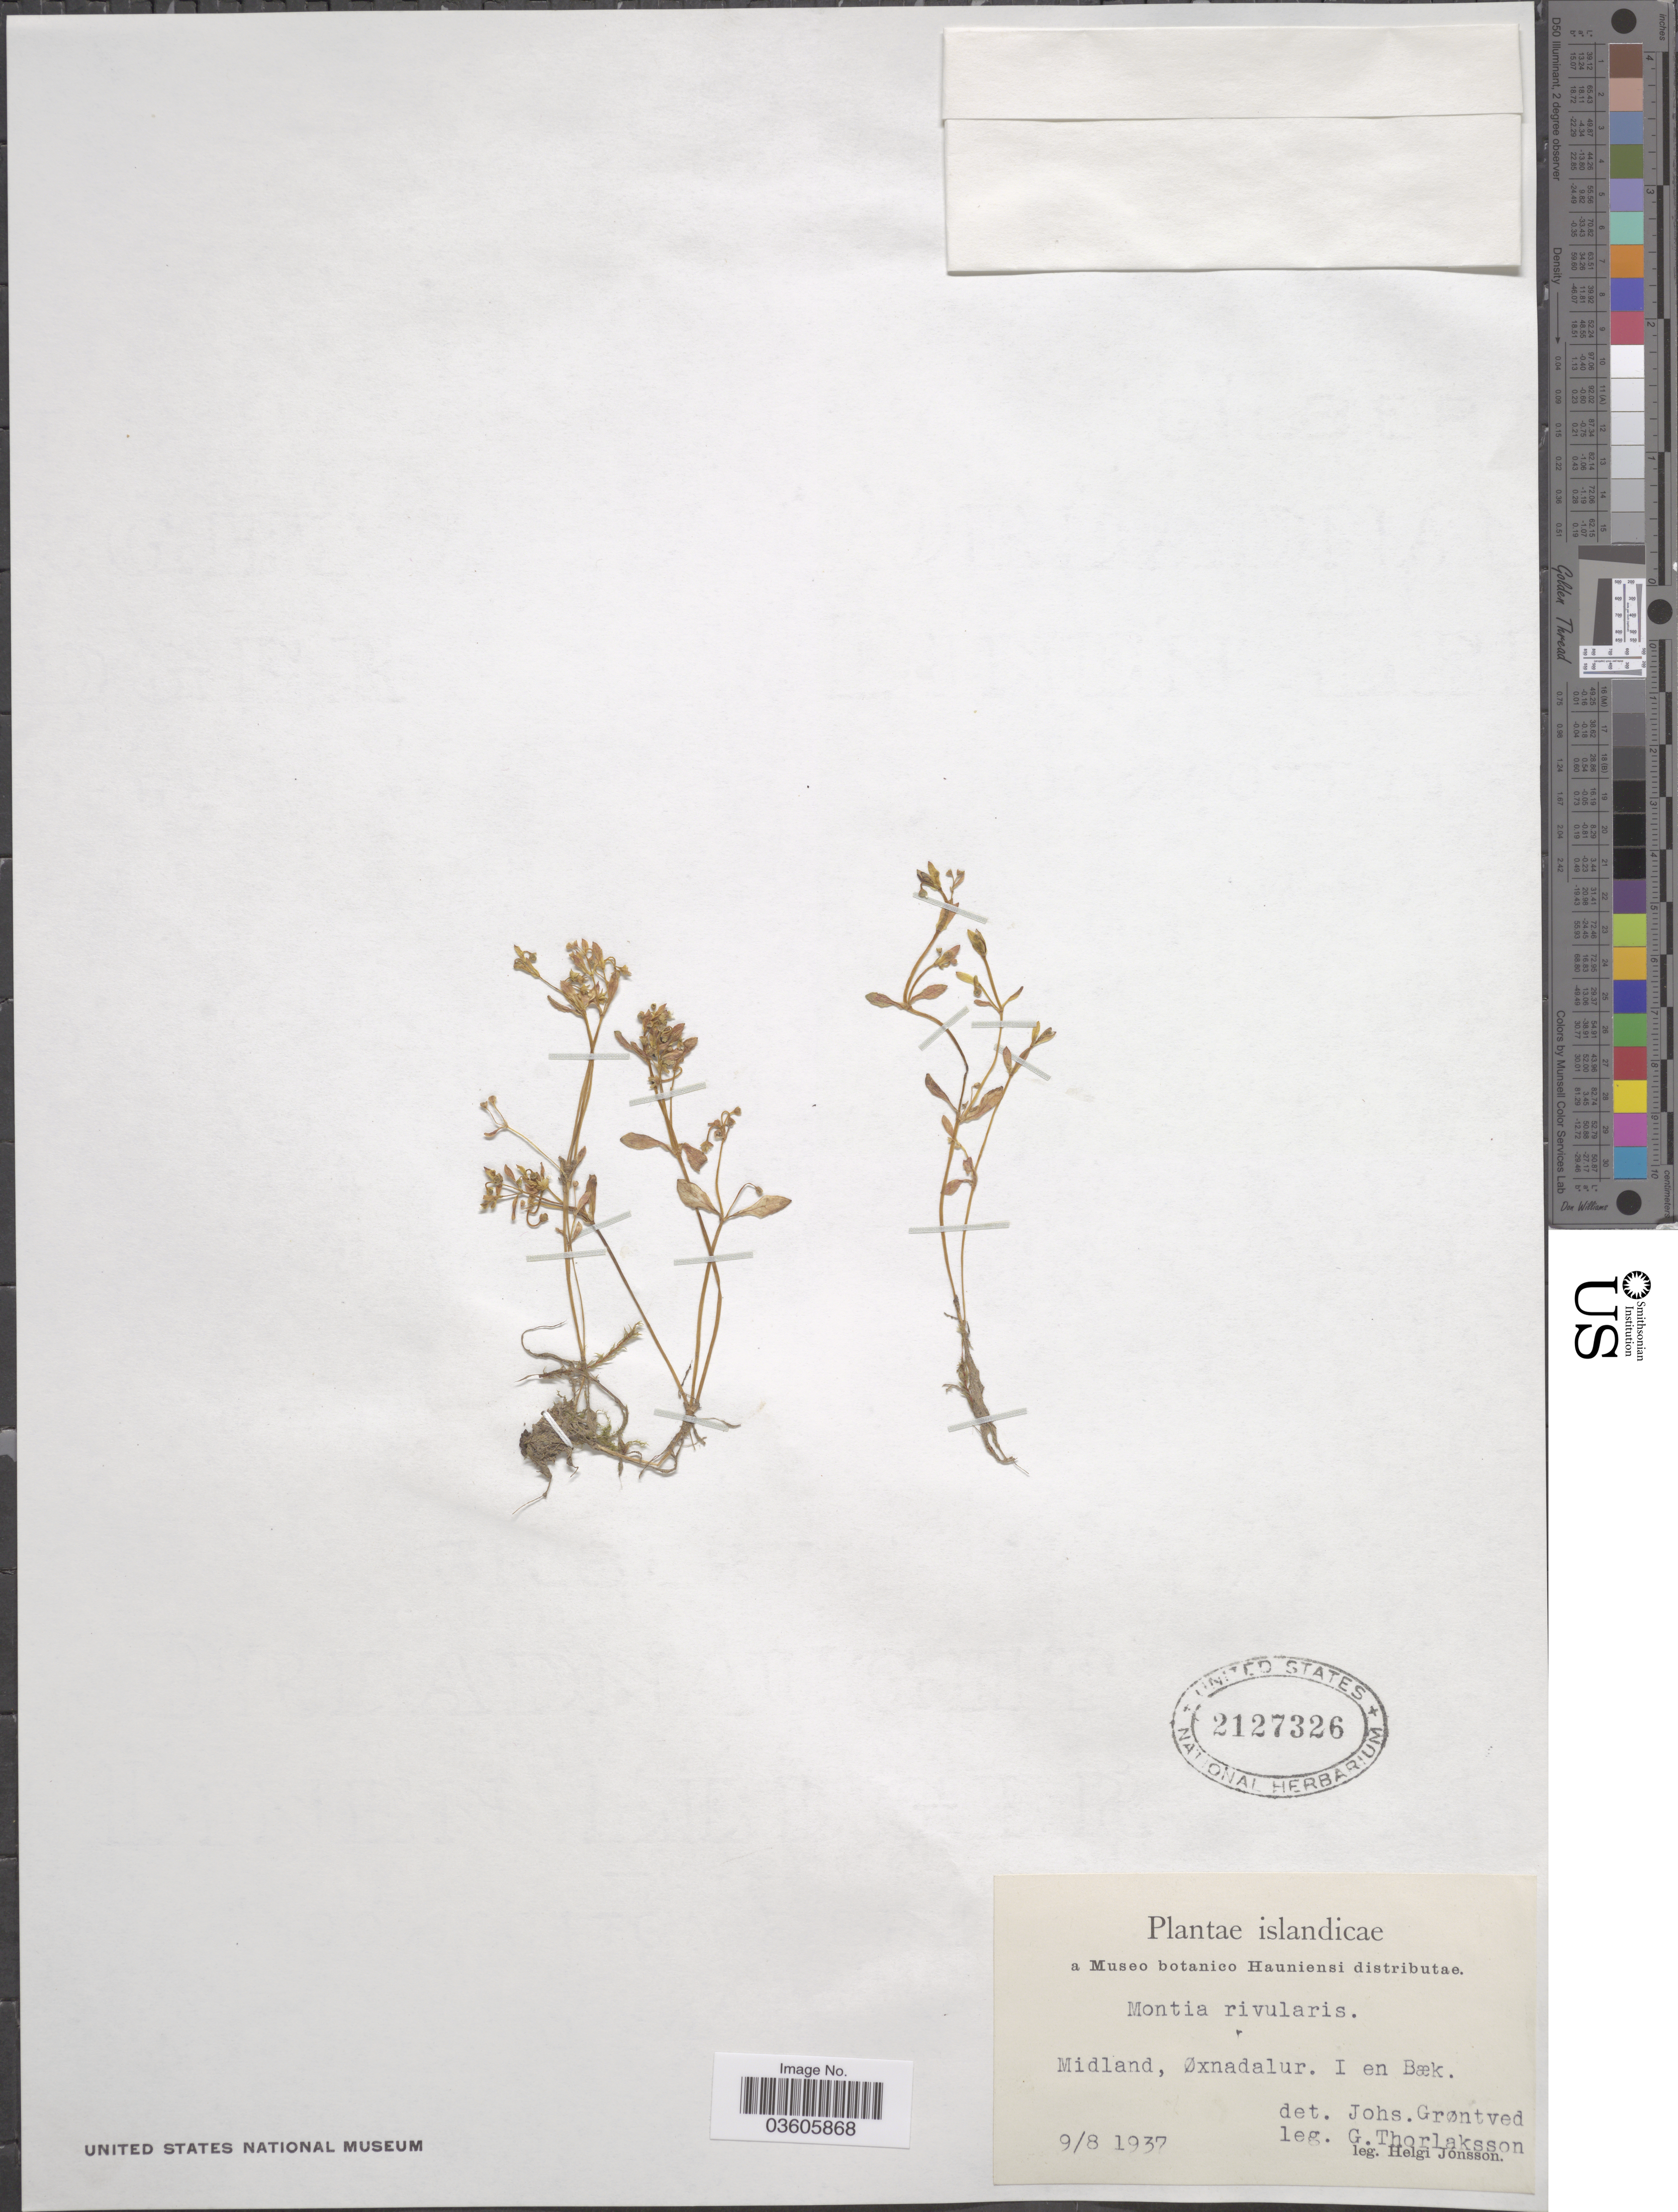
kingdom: Plantae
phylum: Tracheophyta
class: Magnoliopsida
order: Caryophyllales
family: Montiaceae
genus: Montia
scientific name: Montia rivularis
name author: C.C. Gmel.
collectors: G. Thorlaksson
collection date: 1937-08-09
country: Iceland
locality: Islandicae. Midland, Ønadalur. I en Bæk.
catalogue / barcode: US 2127326